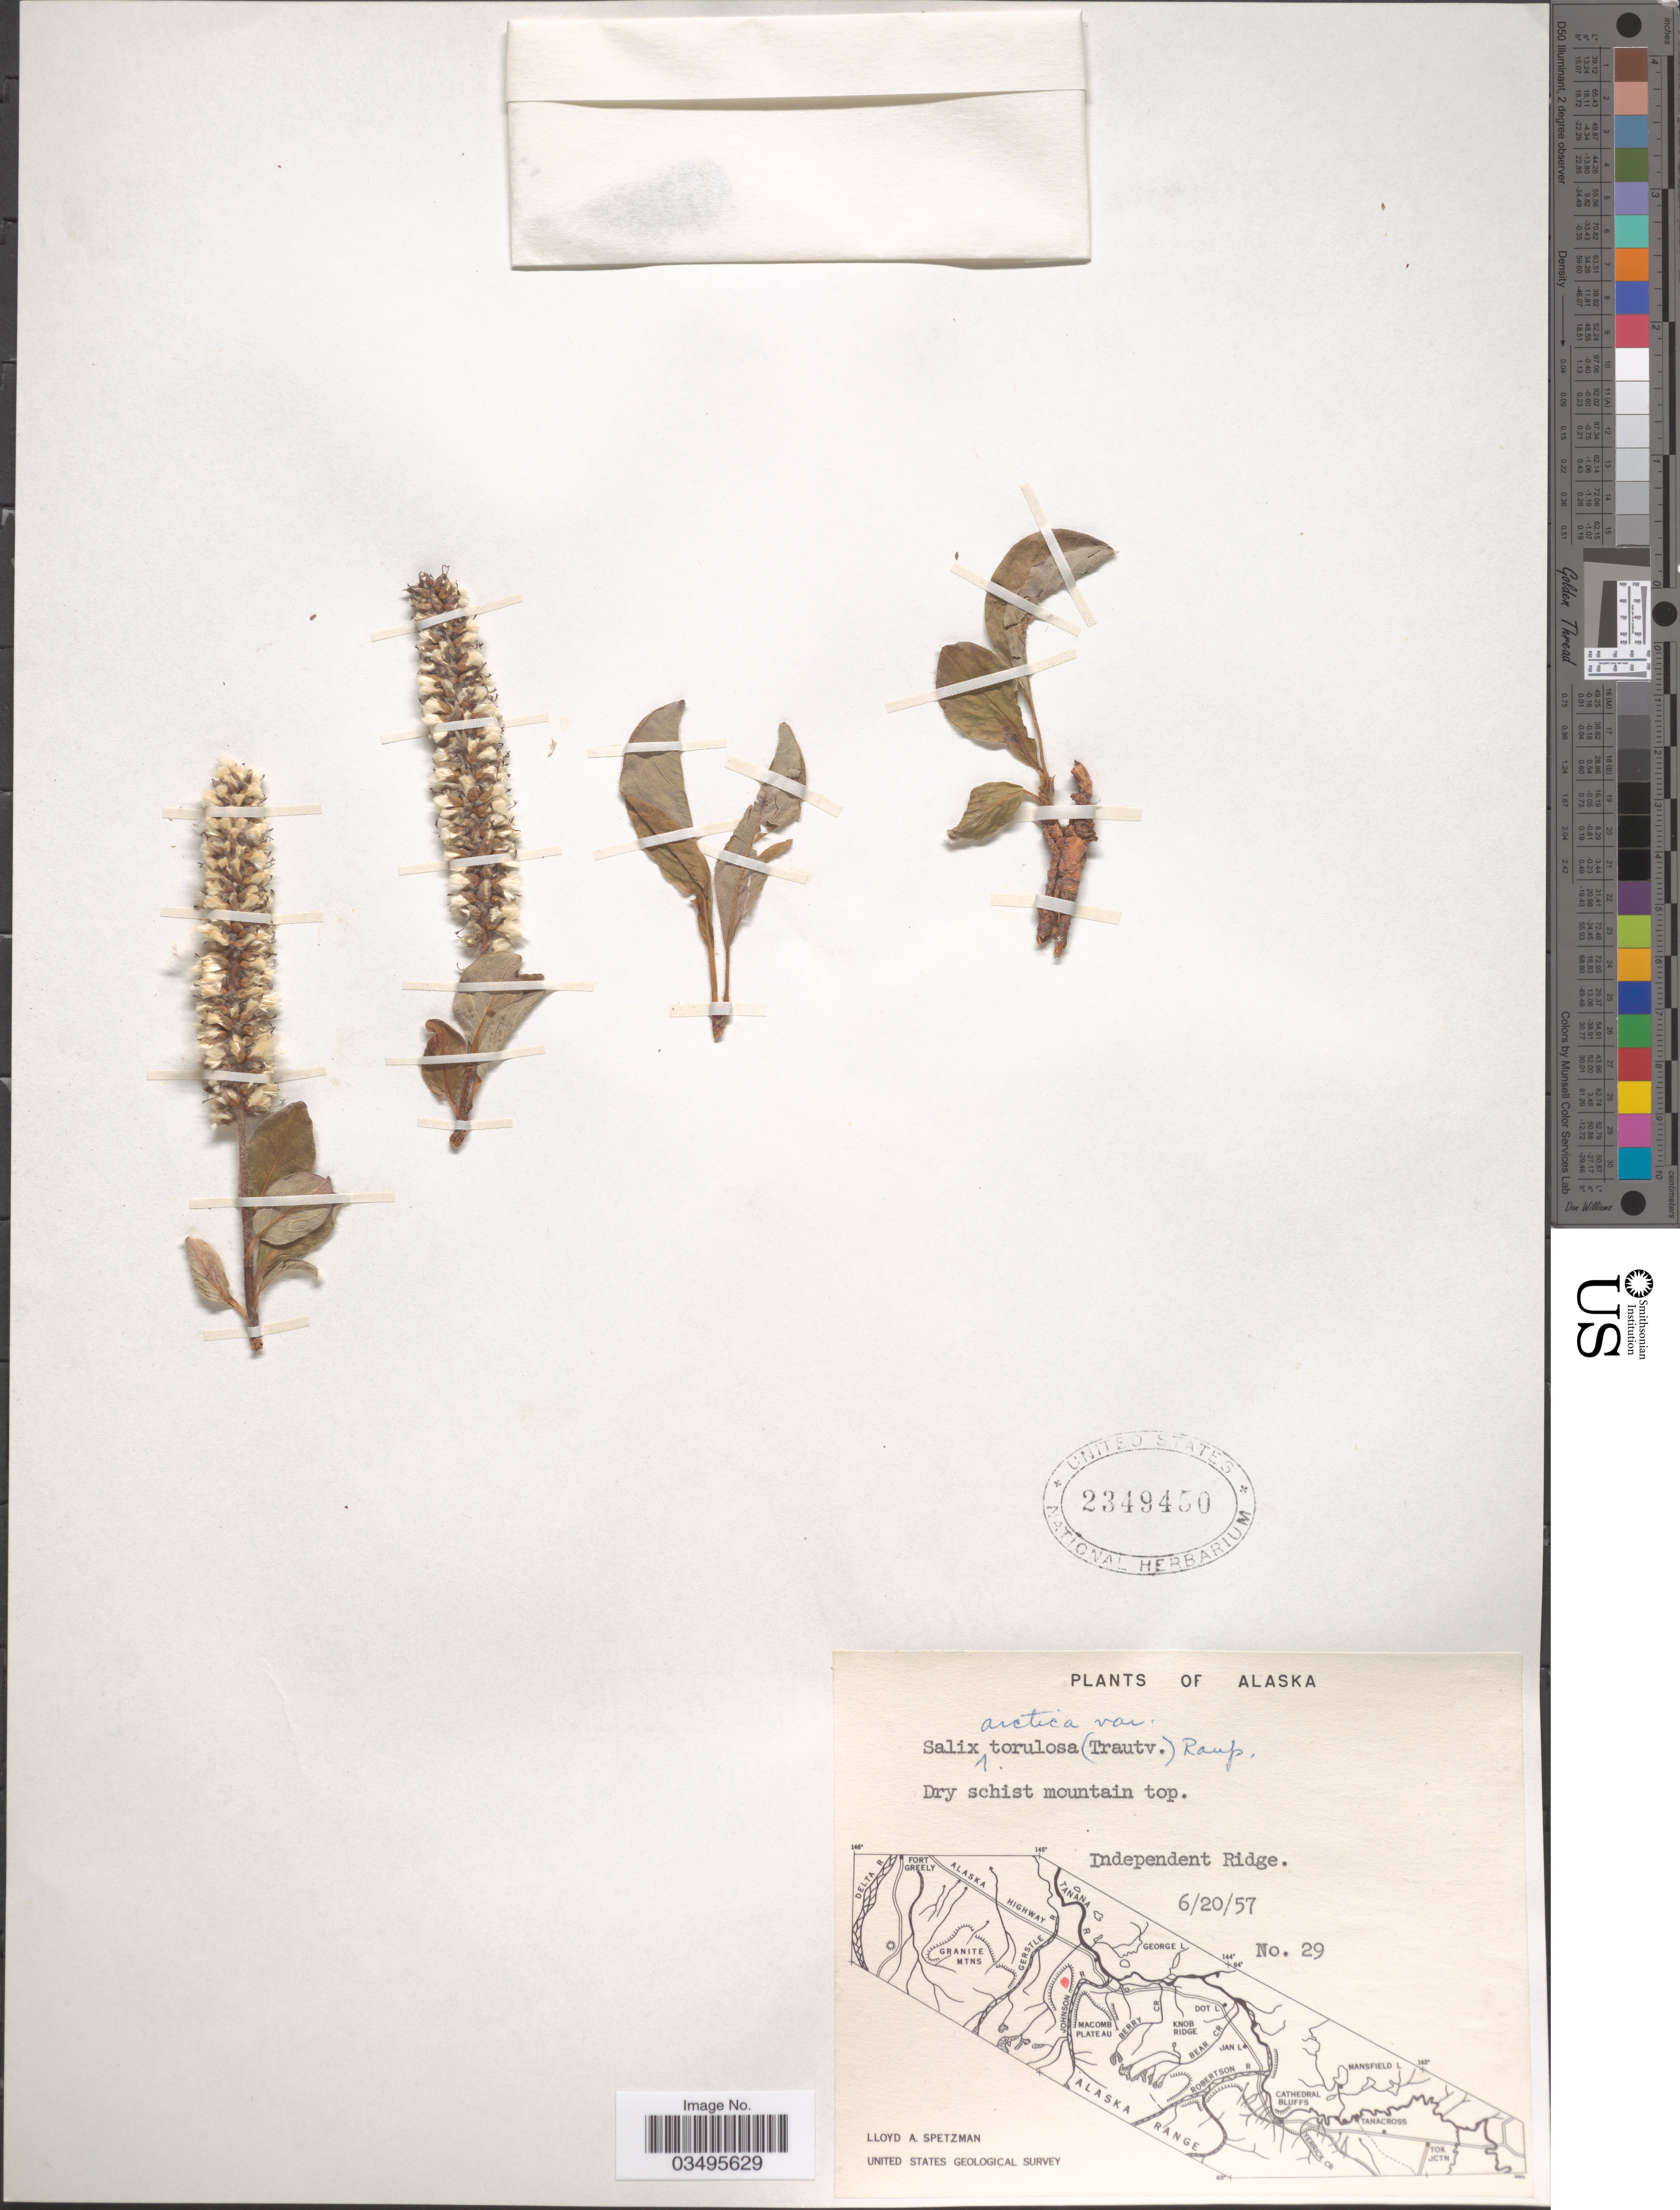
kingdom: Plantae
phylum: Tracheophyta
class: Magnoliopsida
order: Malpighiales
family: Salicaceae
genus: Salix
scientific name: Salix arctica var. torulosa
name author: Raup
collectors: L. Spetzman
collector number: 29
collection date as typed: Transcribed d/m/y: 20/6/57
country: United States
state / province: Alaska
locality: Dry schist mountain top. Independent Ridge.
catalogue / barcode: US 2349450